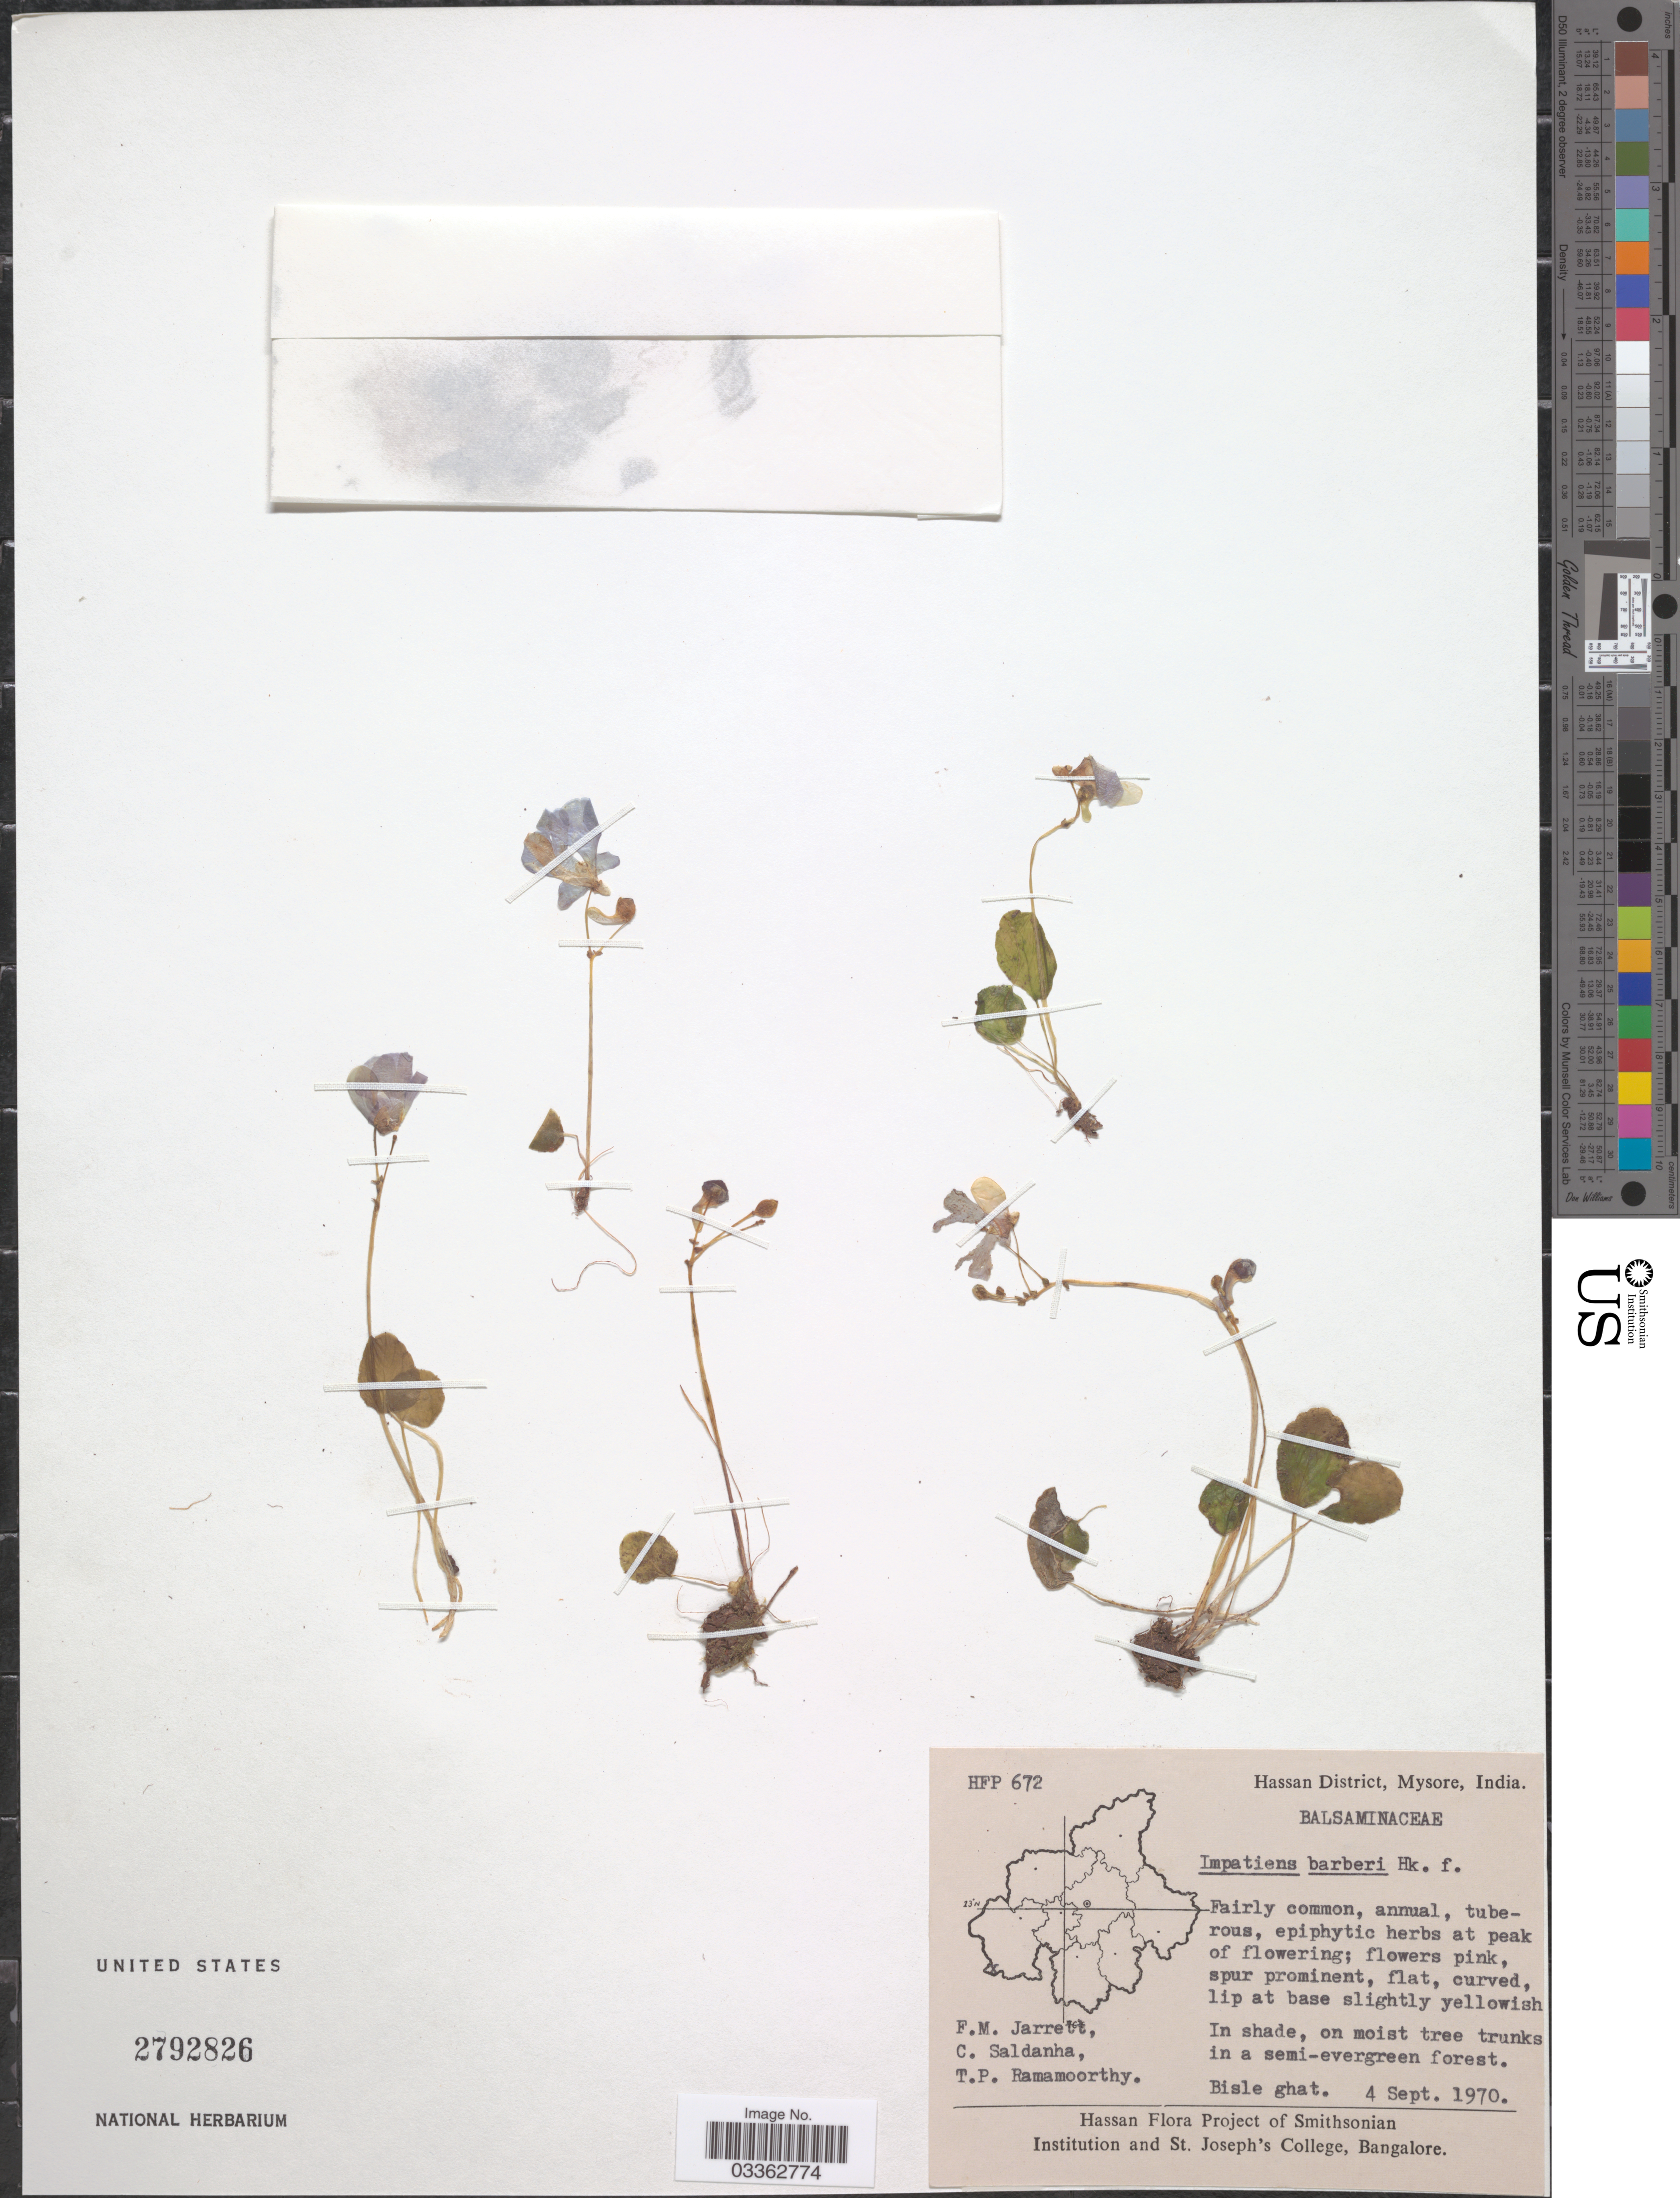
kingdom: Plantae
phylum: Tracheophyta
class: Magnoliopsida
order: Ericales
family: Balsaminaceae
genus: Impatiens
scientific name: Impatiens barberi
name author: Hook. f.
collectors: F. M. Jarrett, C. Saldanha & T. P. Ramamoorthy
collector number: HFP 672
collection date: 1970-09-04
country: India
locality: Hassan District, Mysore. Bisle ghat.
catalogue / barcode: US 2792826